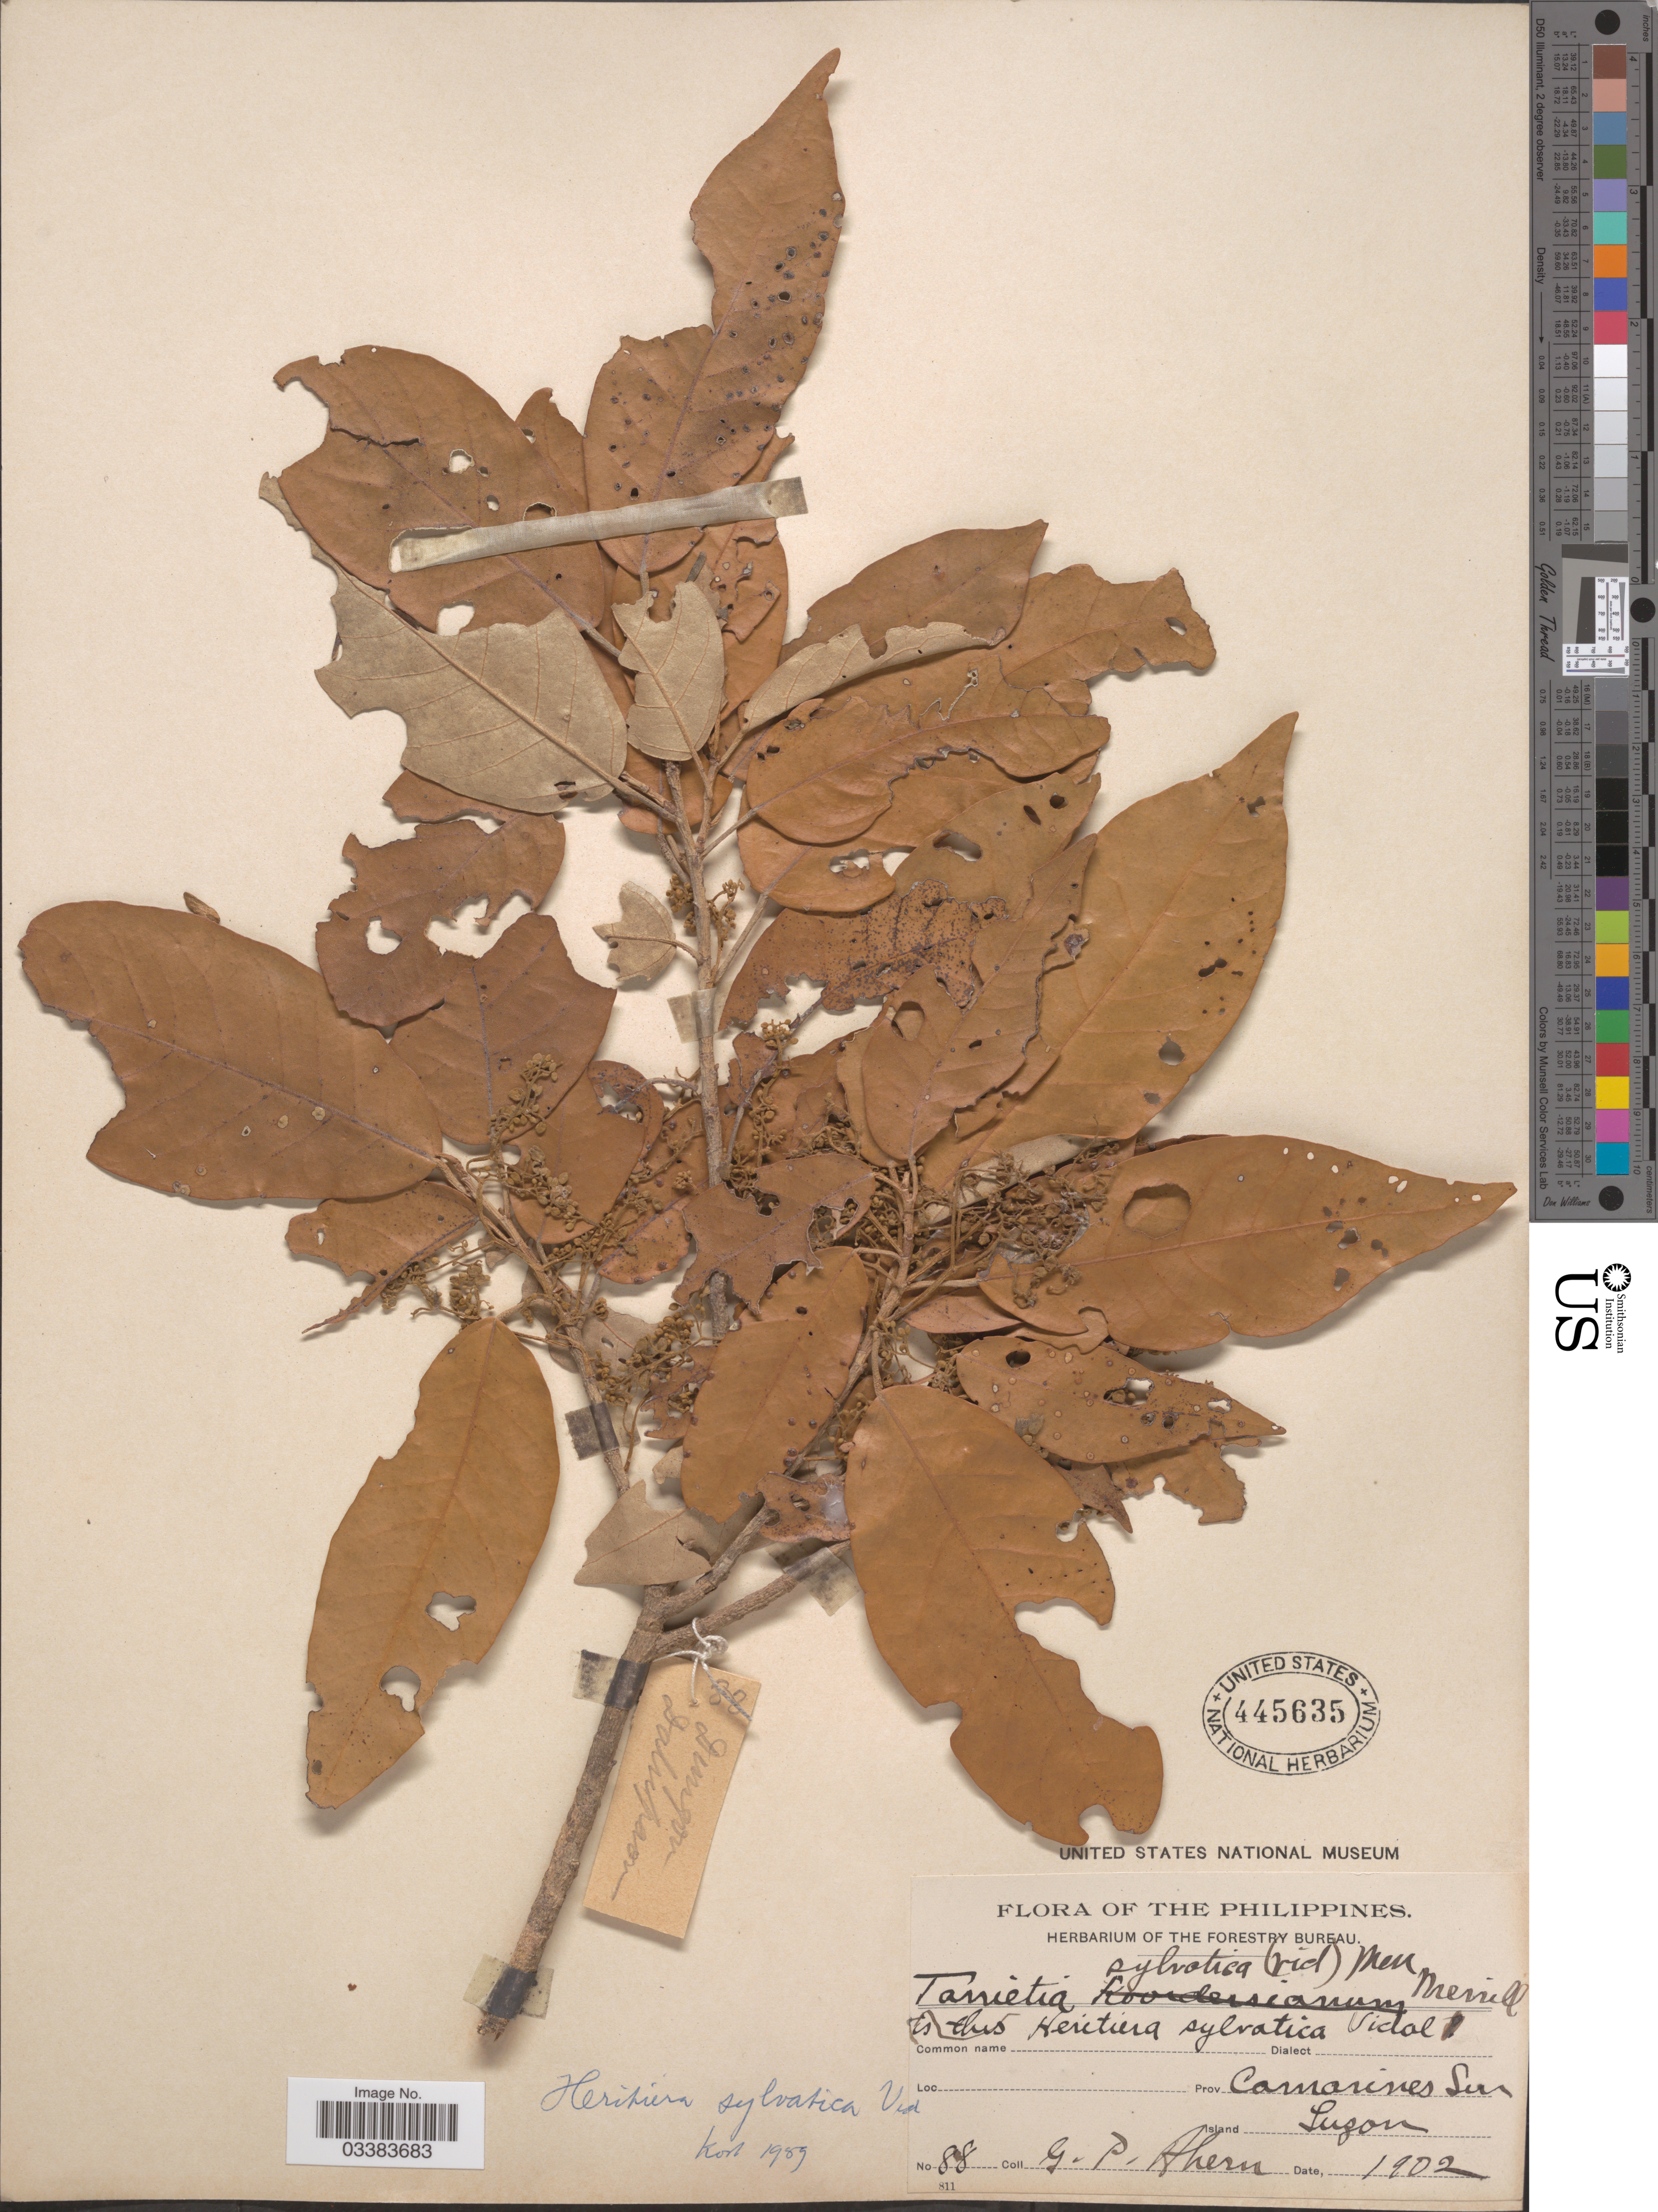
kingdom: Plantae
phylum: Tracheophyta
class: Magnoliopsida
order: Malvales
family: Malvaceae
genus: Heritiera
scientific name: Heritiera sylvatica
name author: S. Vidal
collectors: G. Ahern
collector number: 88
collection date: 1902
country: Philippines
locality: Prov Camarines Sur. Island Luzon.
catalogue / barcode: US 445635